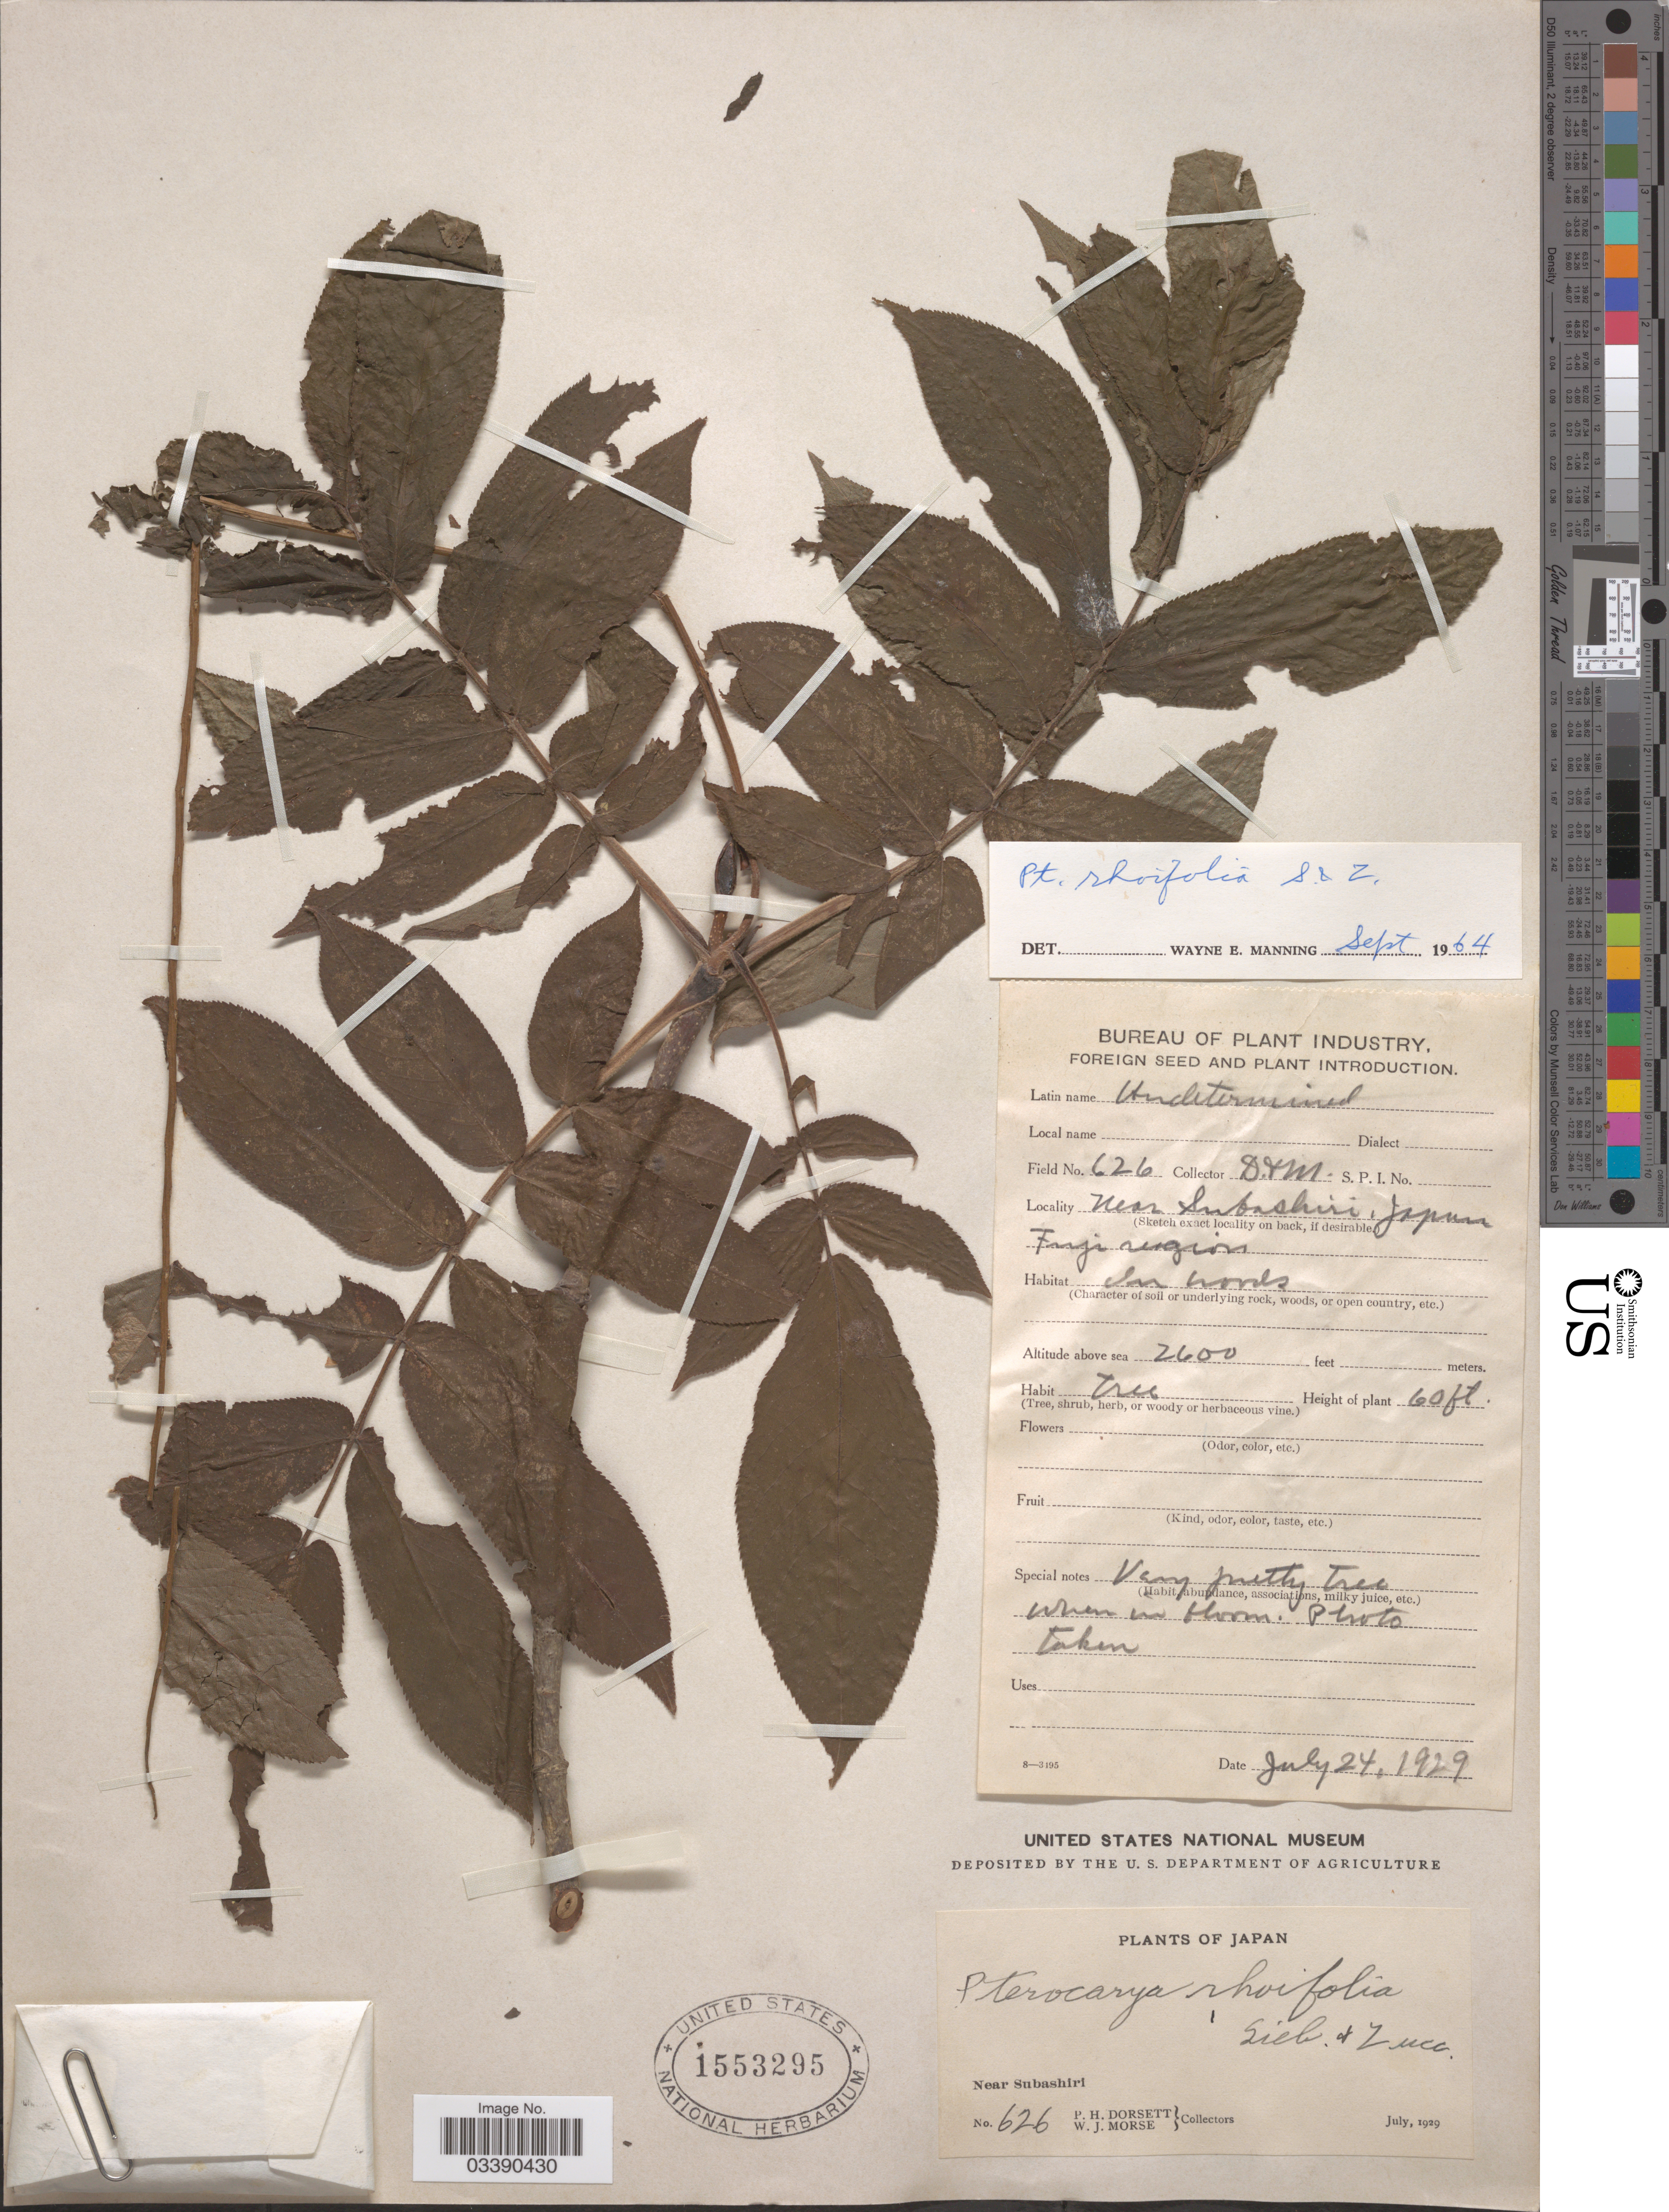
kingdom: Plantae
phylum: Tracheophyta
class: Magnoliopsida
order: Fagales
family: Juglandaceae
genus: Pterocarya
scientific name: Pterocarya rhoifolia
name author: Siebold & Zucc.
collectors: P. H. Dorsett & W. J. Morse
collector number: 626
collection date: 1929-07-24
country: Japan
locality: Near Subashiri. Fuji region.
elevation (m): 792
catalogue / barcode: US 1553295